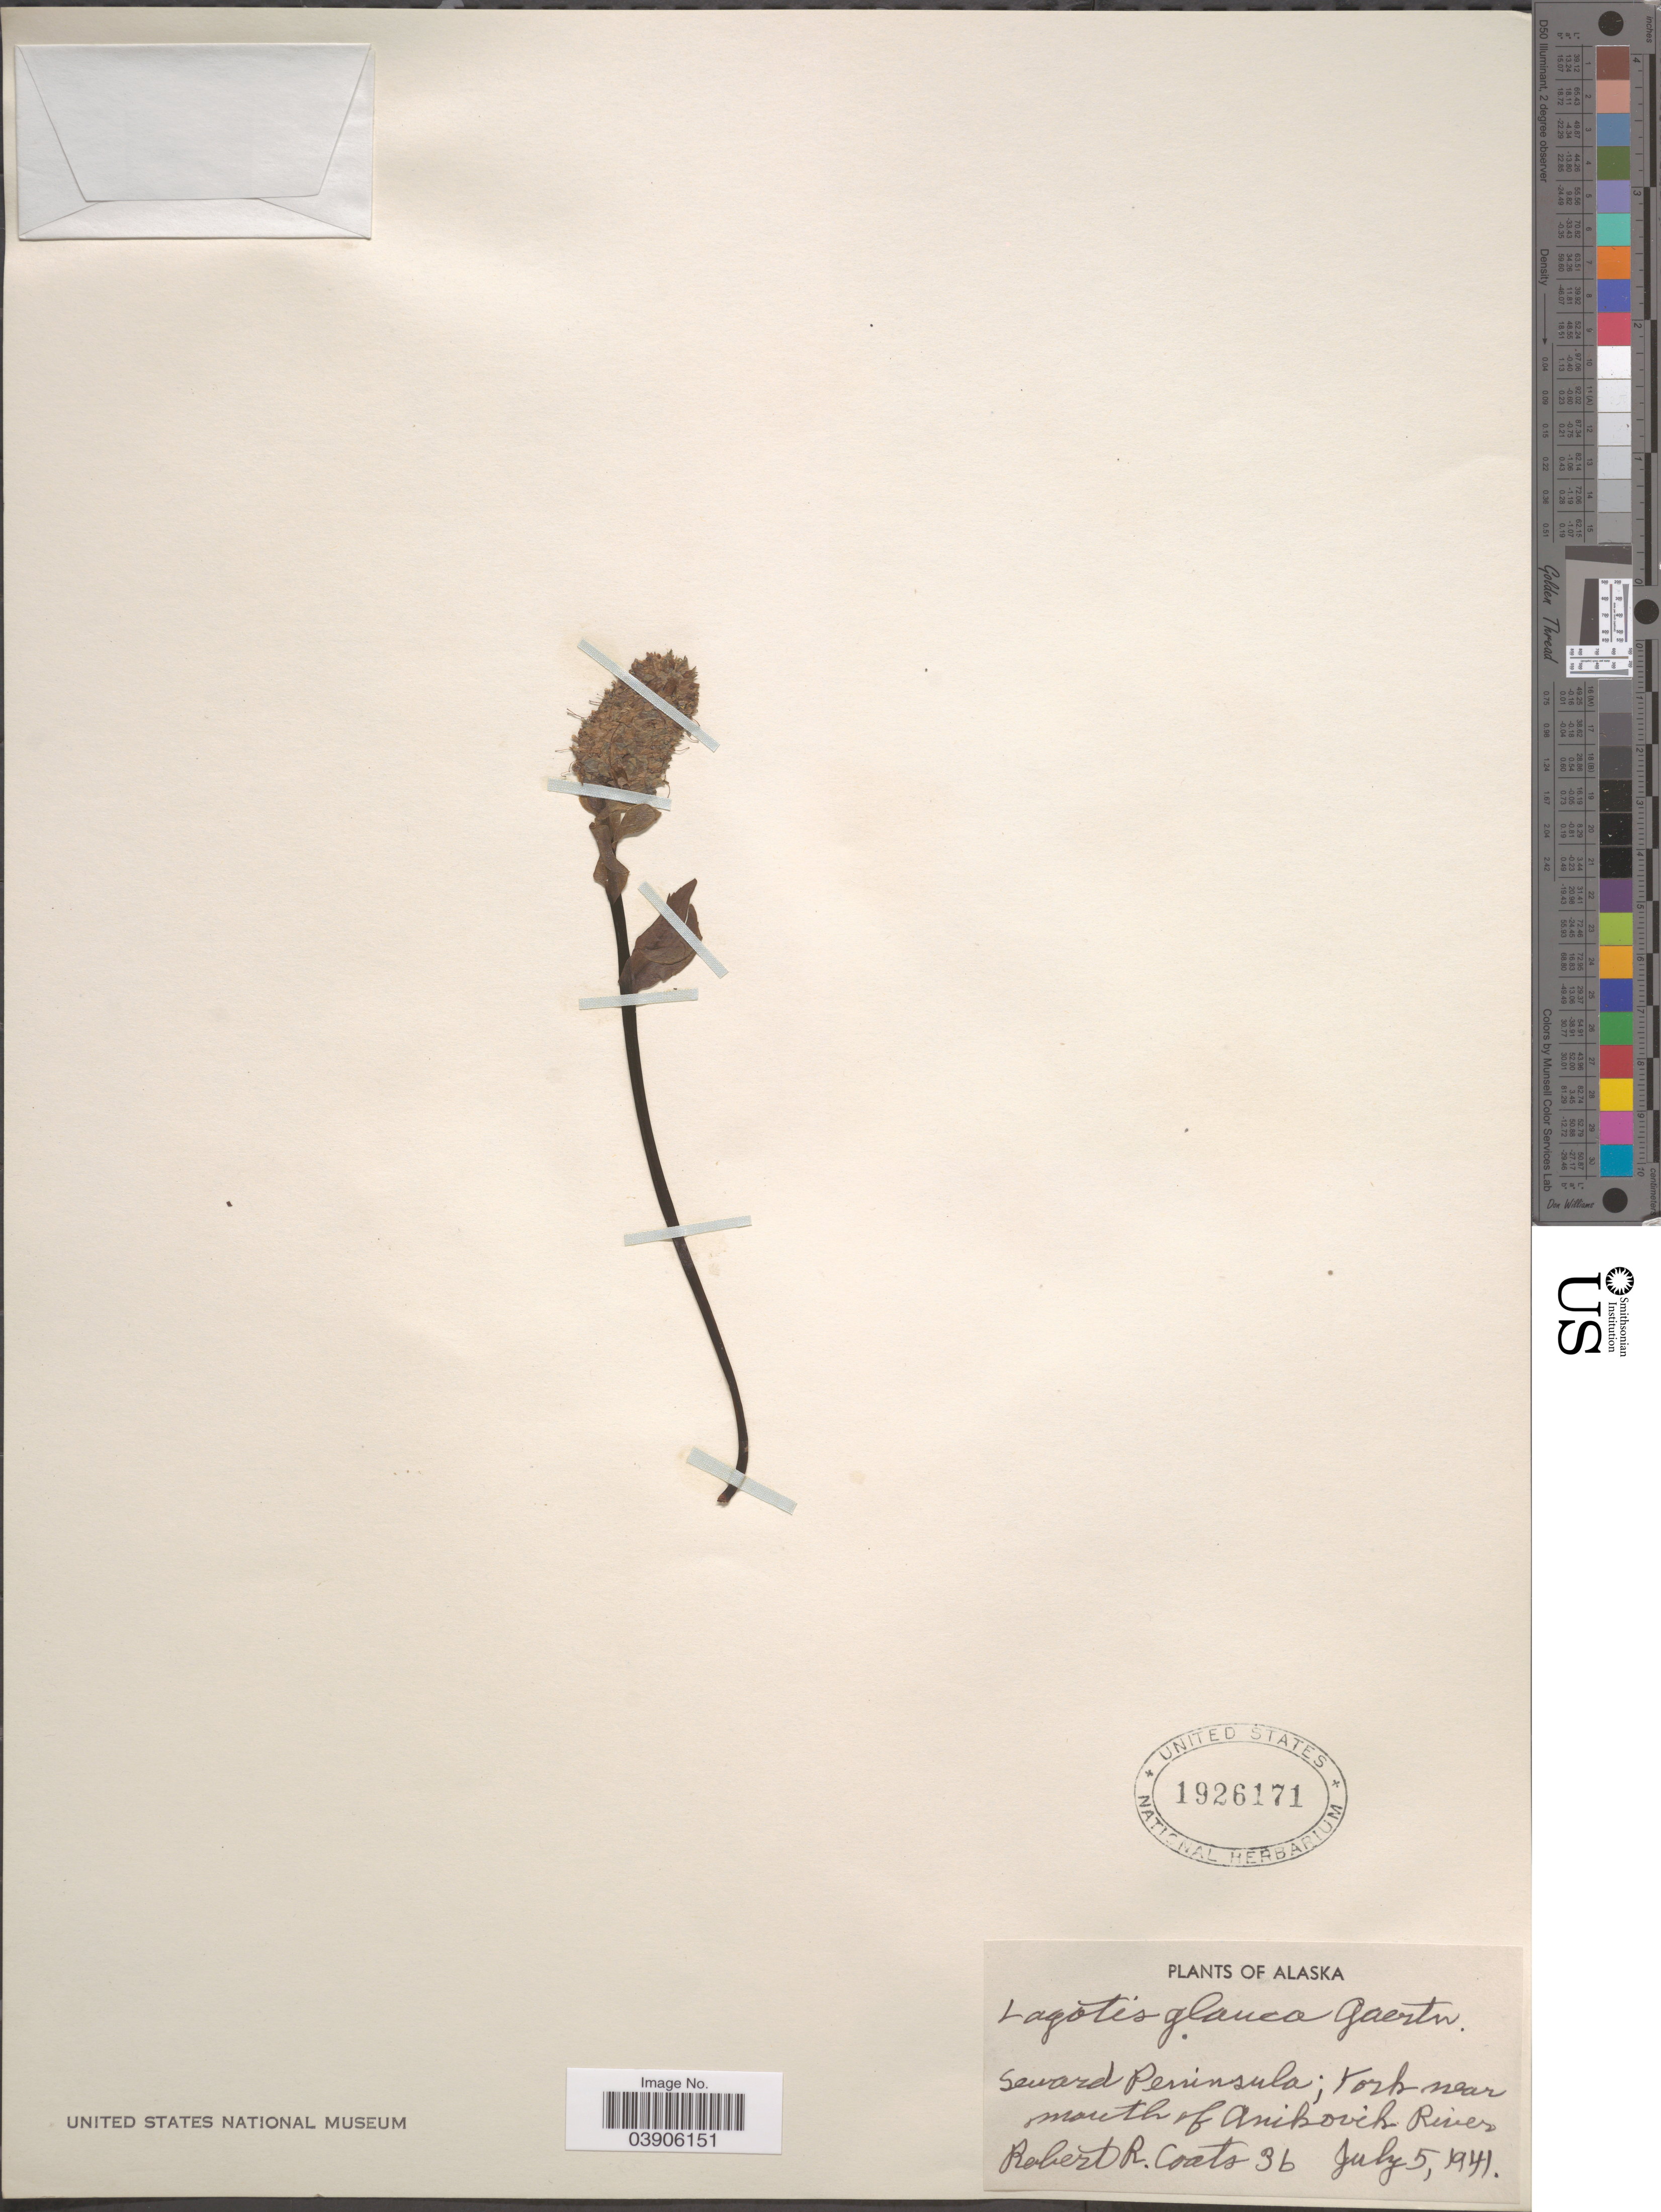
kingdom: Plantae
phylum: Tracheophyta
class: Magnoliopsida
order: Lamiales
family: Plantaginaceae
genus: Lagotis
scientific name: Lagotis glauca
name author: Gaertn.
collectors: R. Coats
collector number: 36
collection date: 1941-07-05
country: United States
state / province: Alaska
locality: Seward Peninsula; York near mouth of Anikovich River.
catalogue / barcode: US 1926171